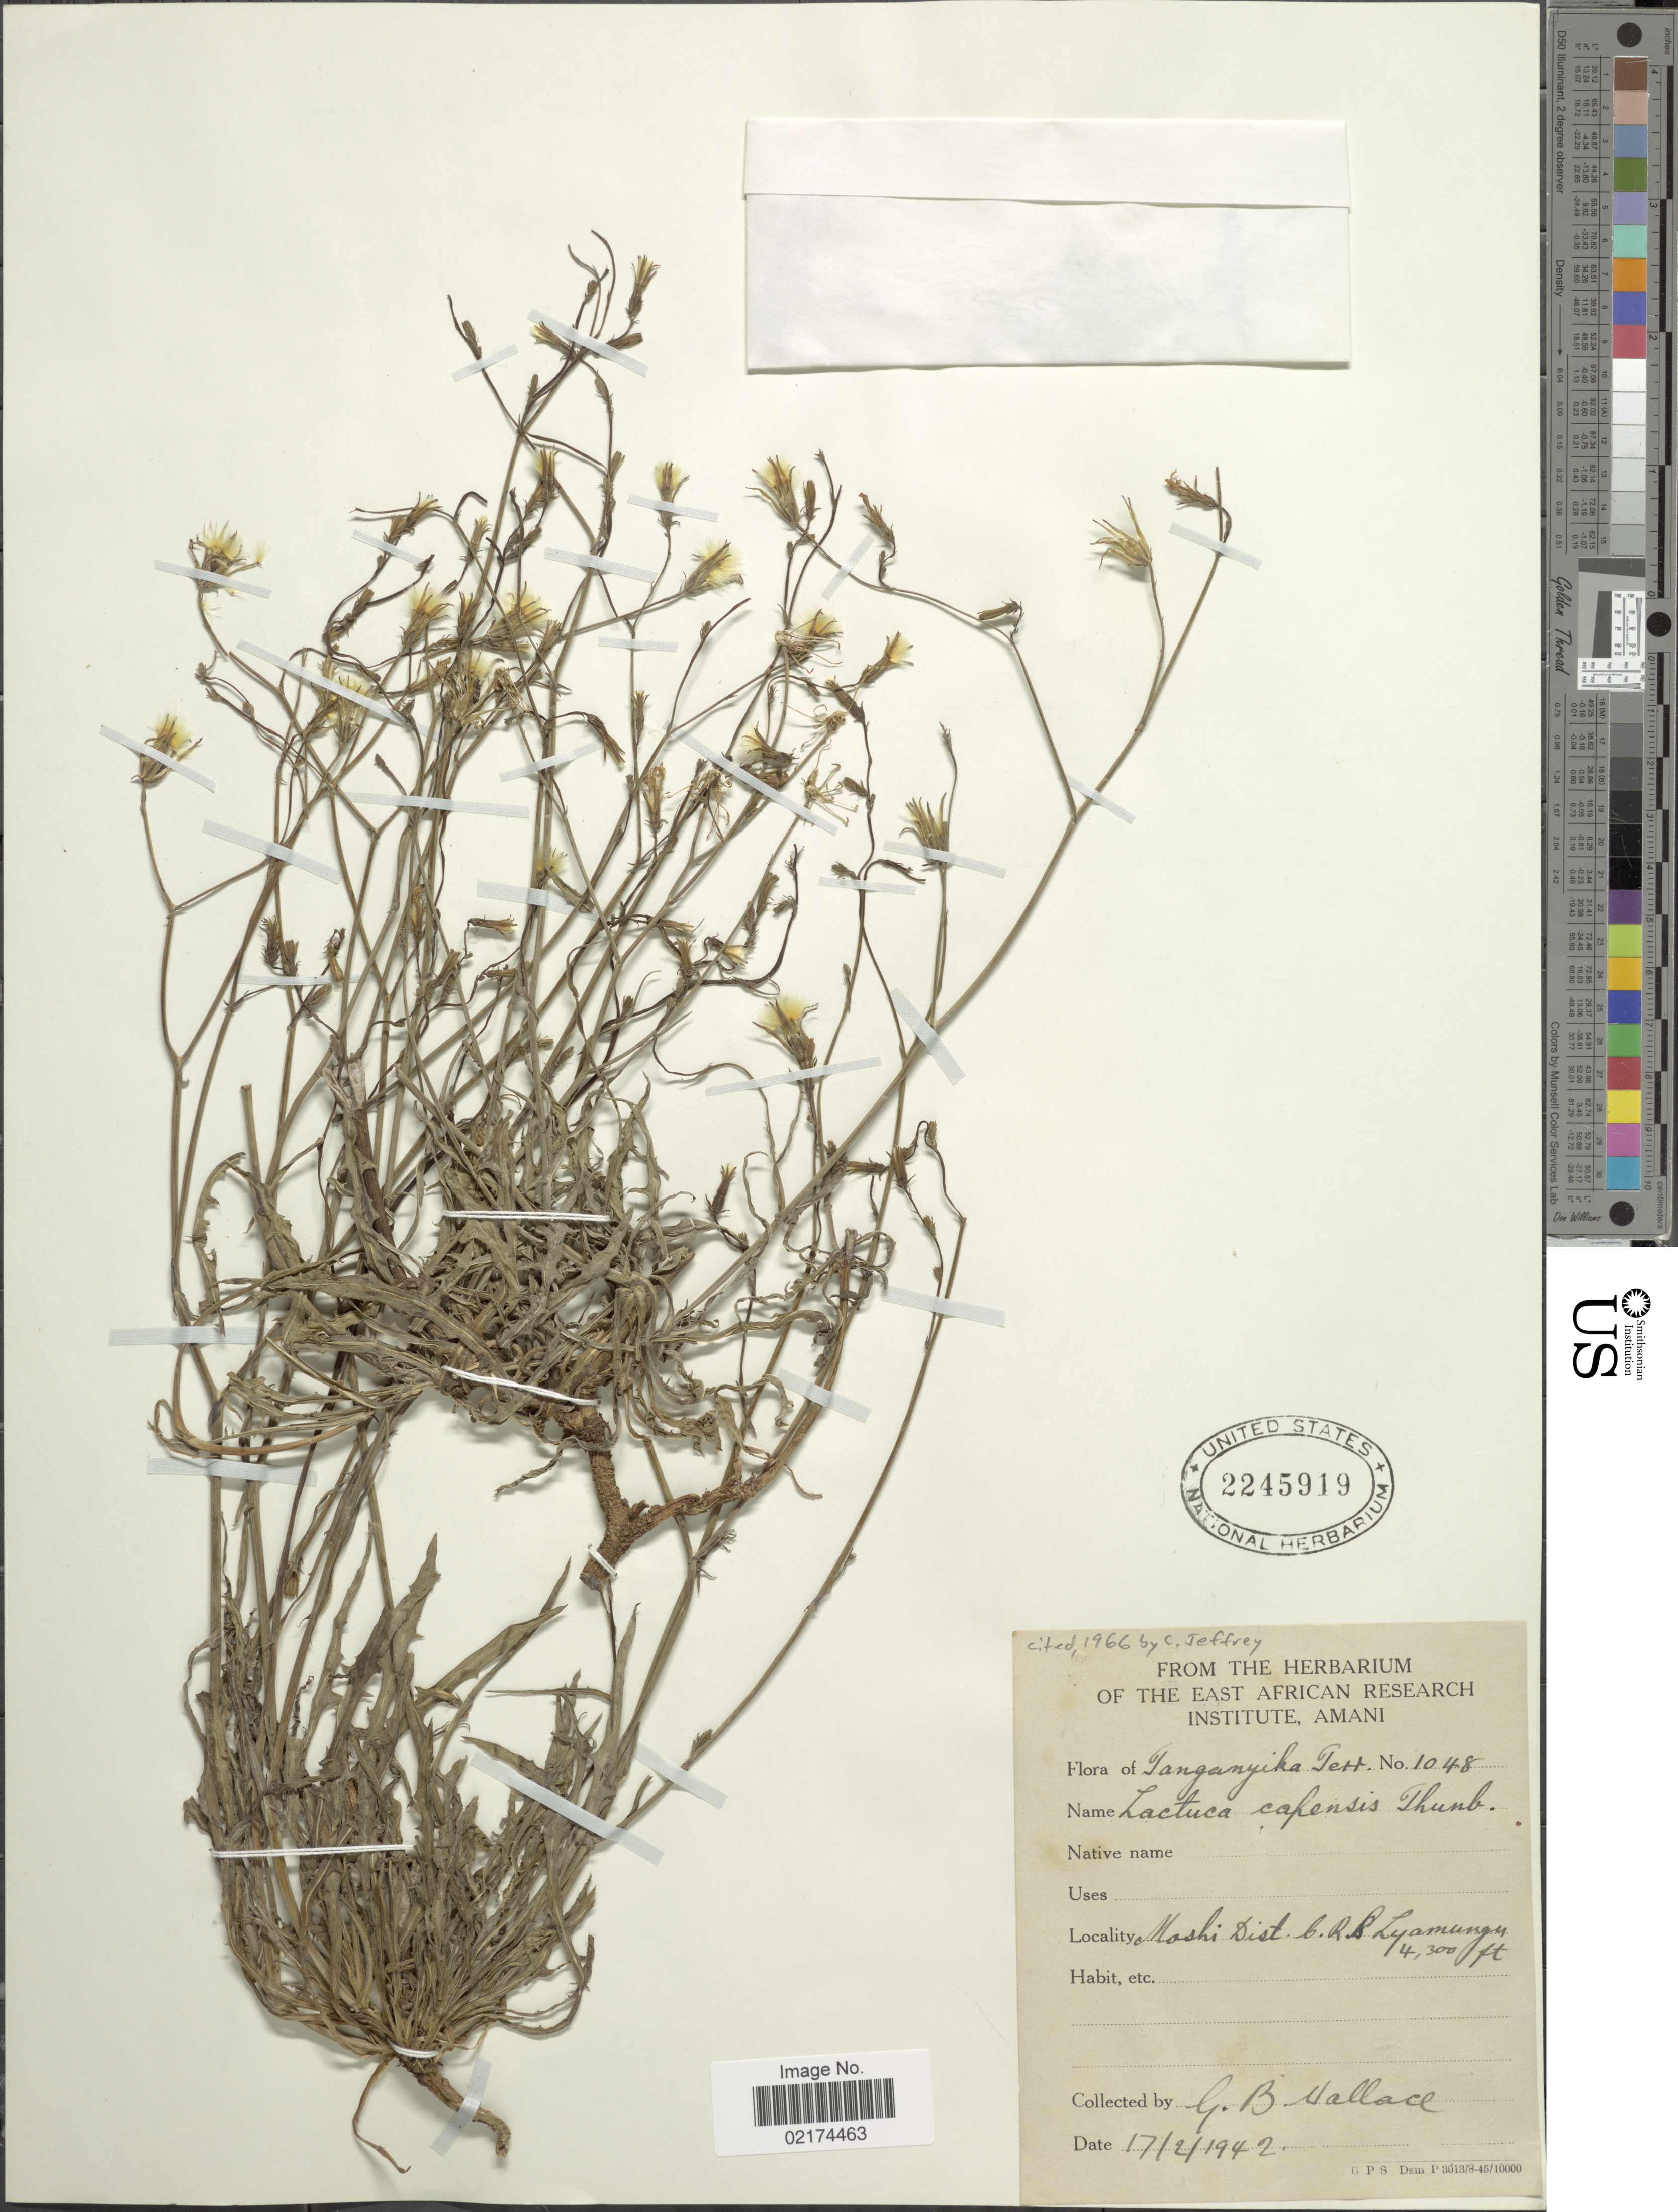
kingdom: Plantae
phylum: Tracheophyta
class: Magnoliopsida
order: Asterales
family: Asteraceae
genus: Lactuca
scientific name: Lactuca inermis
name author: Forssk.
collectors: G. Wallace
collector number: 1048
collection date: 1942-02-17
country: Tanzania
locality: Tanganyika Terr., Moshi Dist. C.R.S. Lyamungu.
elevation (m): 1311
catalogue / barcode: US 2245919